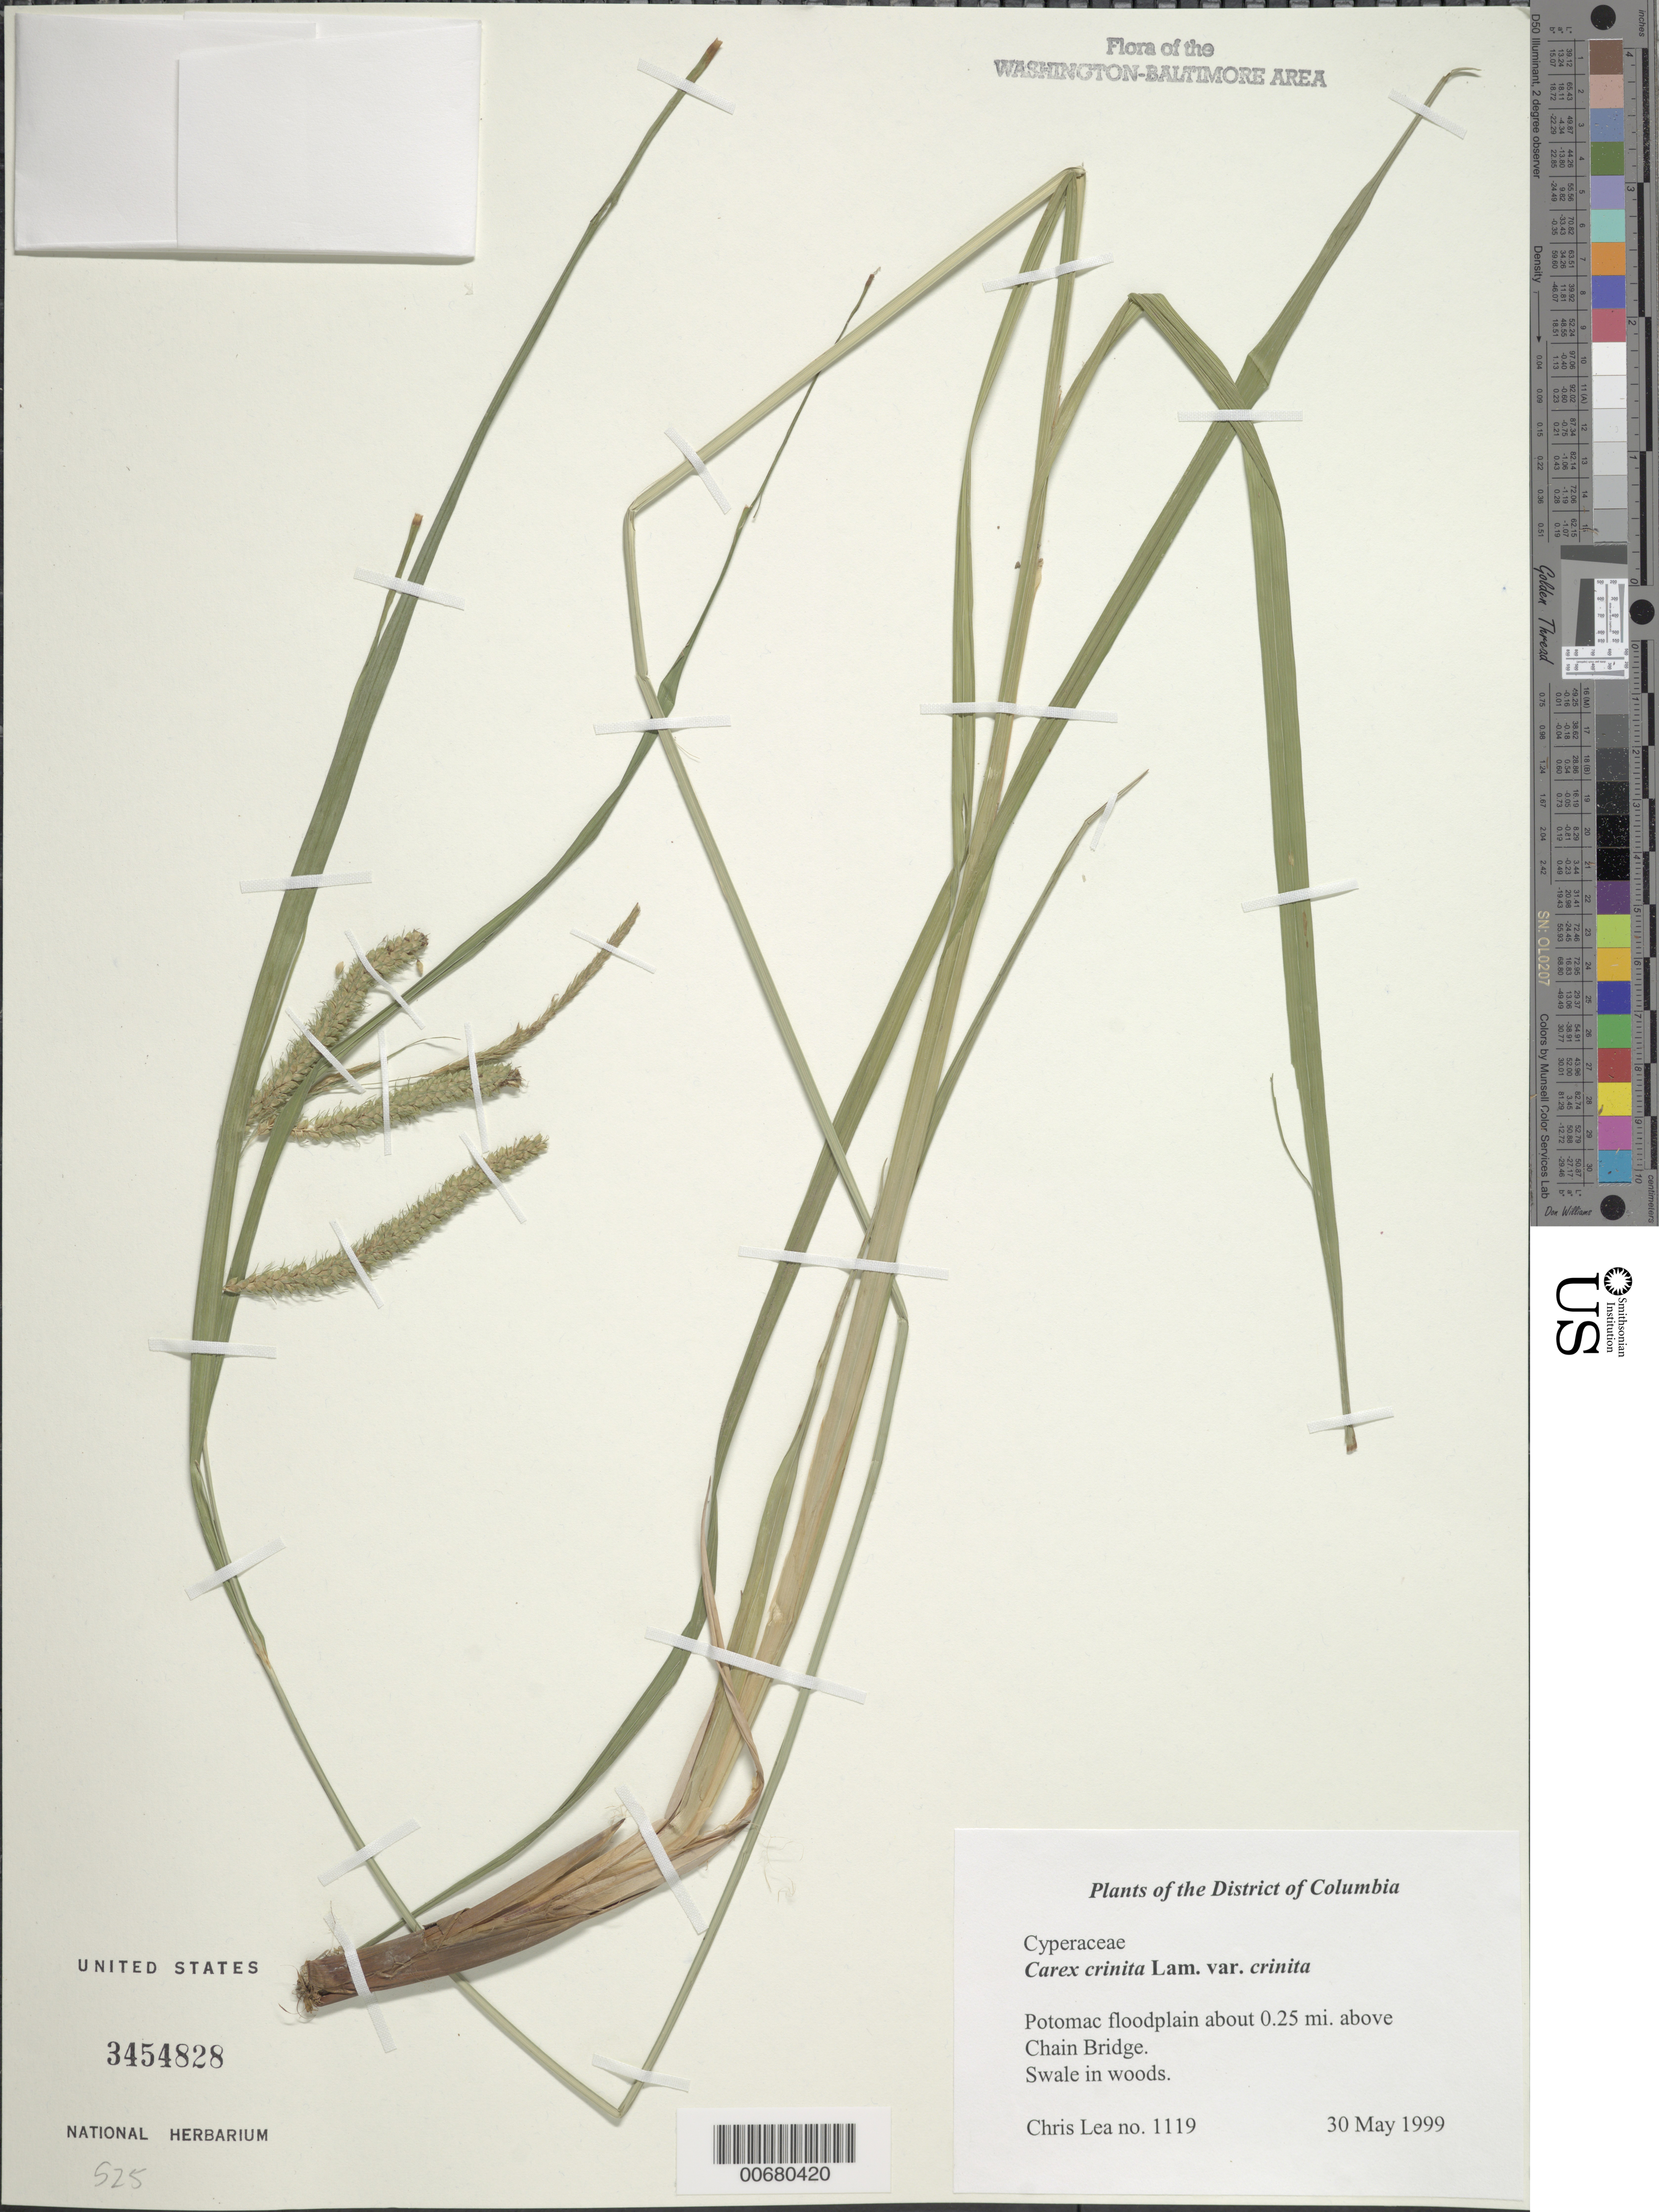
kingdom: Plantae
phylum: Tracheophyta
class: Liliopsida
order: Poales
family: Cyperaceae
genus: Carex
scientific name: Carex crinita var. crinita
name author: Lam.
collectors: C. Lea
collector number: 1119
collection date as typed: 30 May 1999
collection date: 1999-05-30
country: United States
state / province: District of Columbia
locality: About 0.25 mi. above Chain Bridge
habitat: Potomac floodplain. Swale in woods.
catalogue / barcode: US 3454828